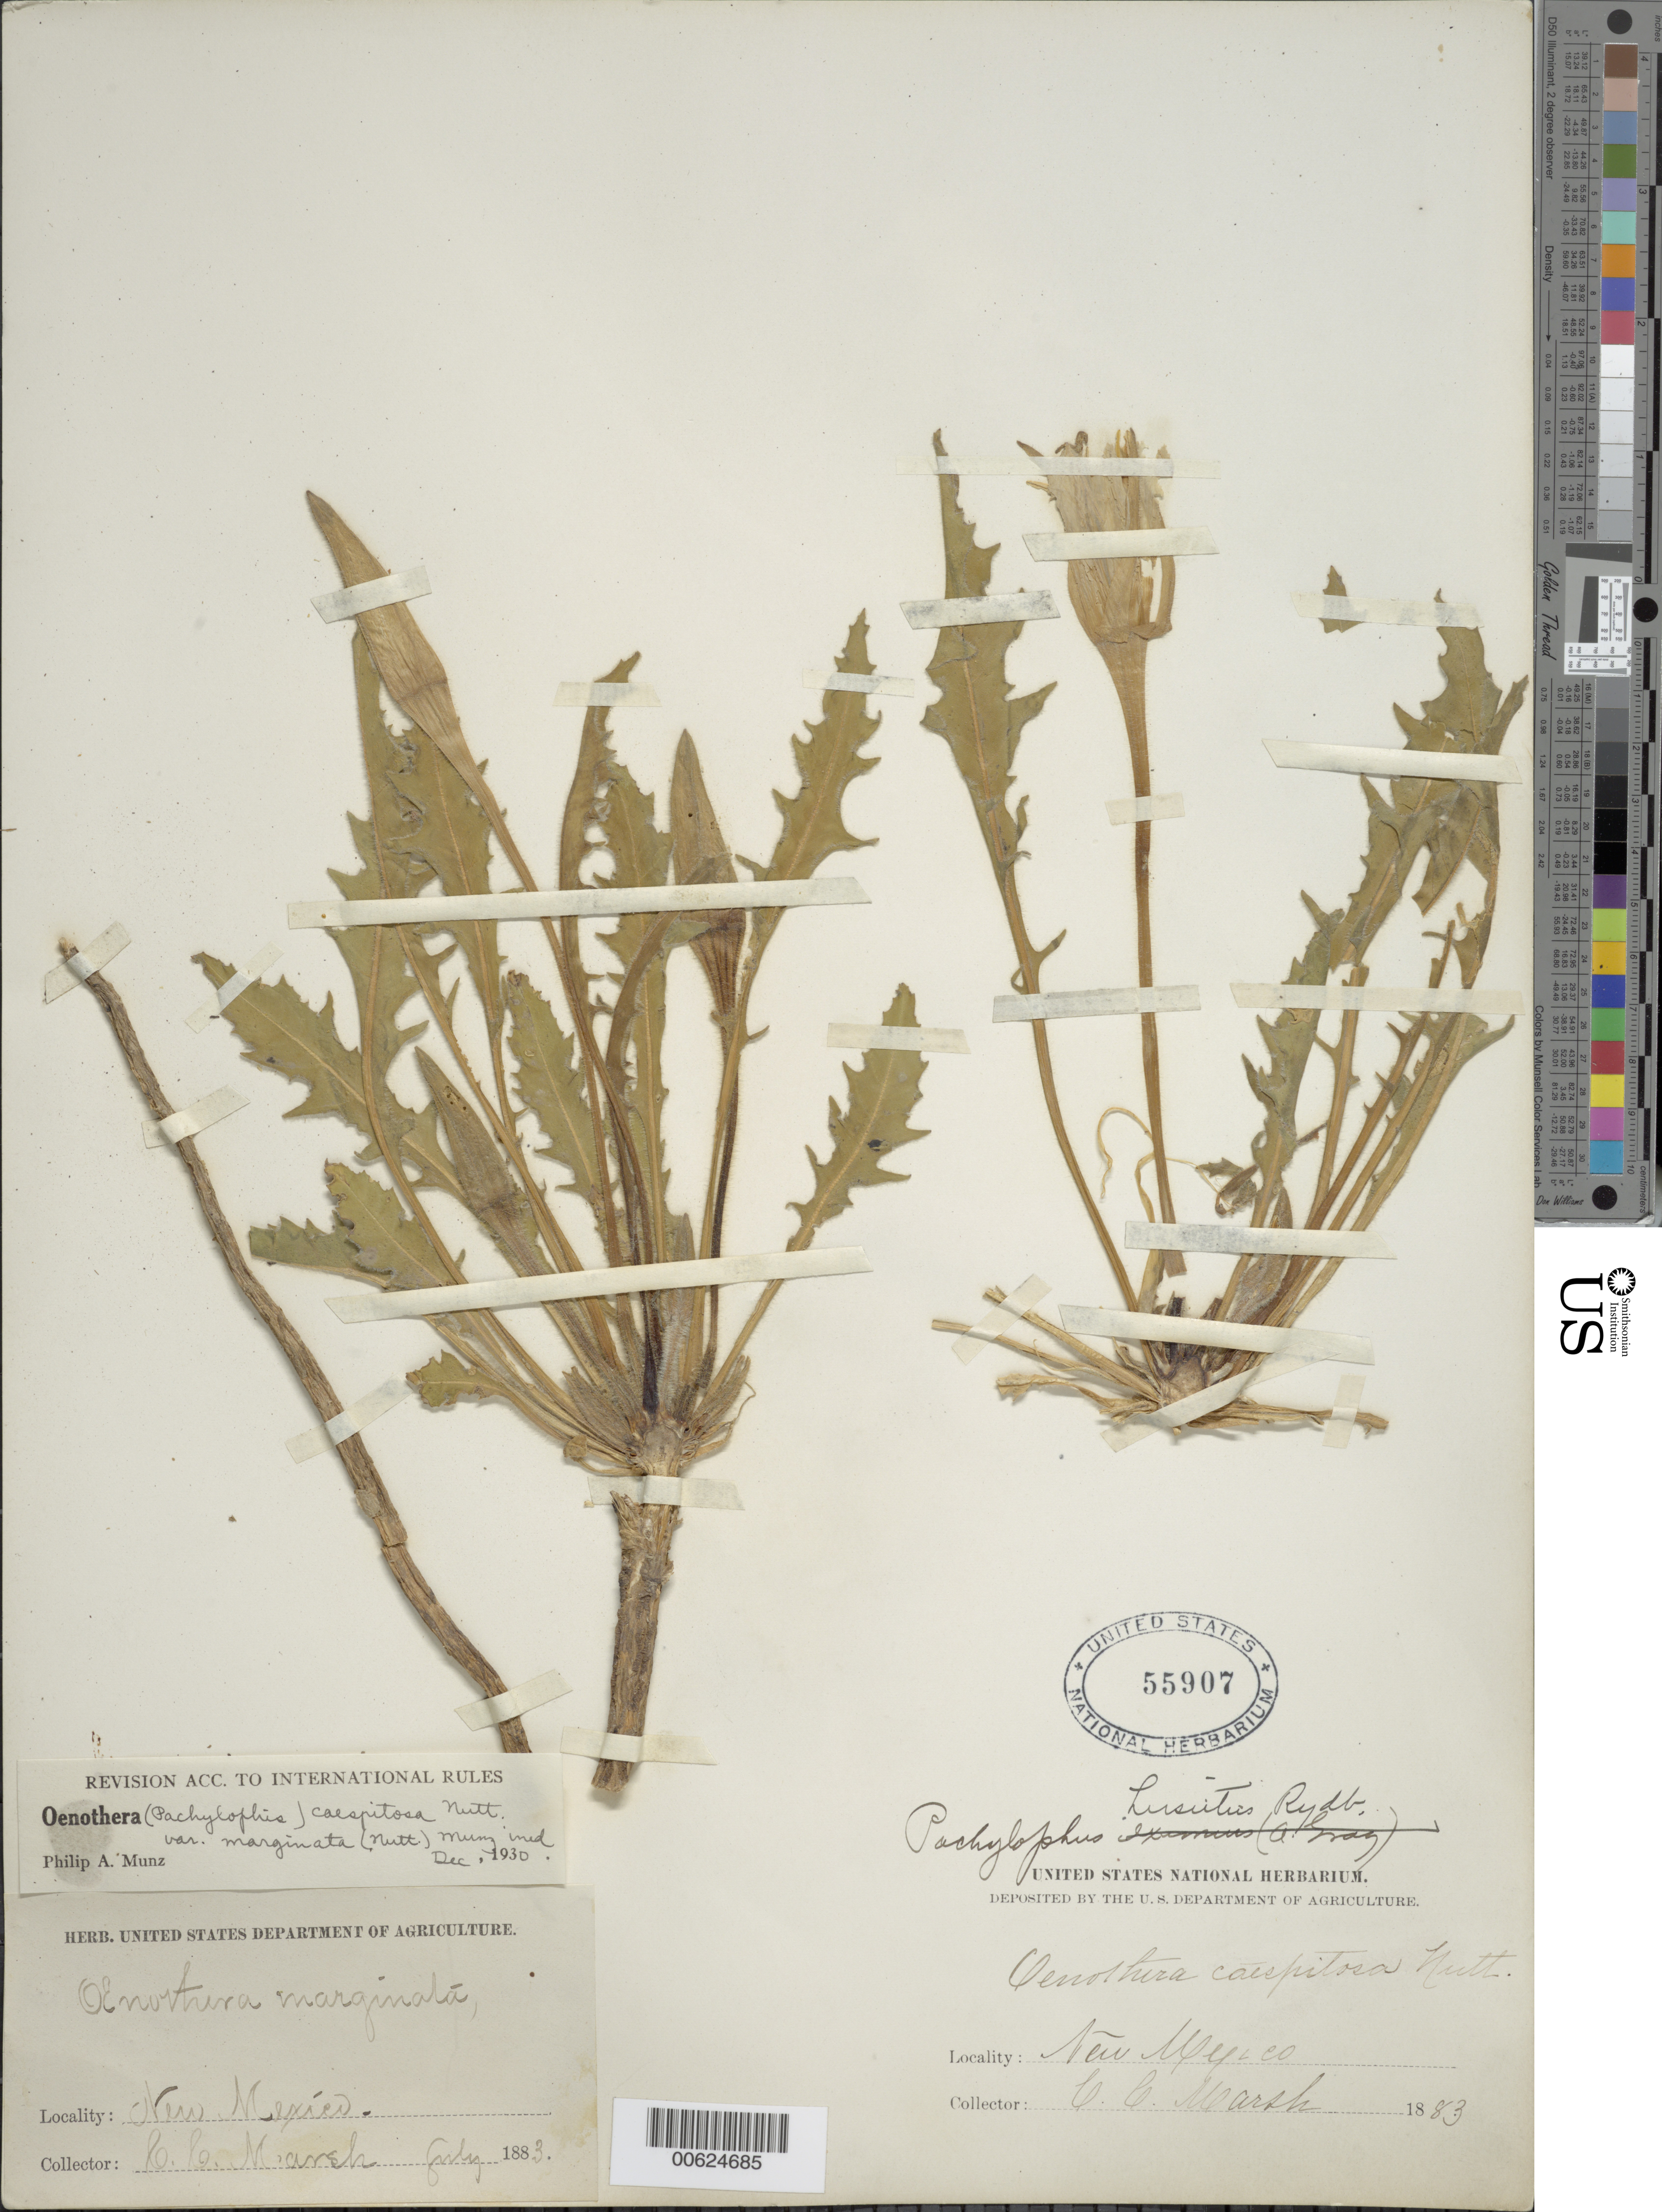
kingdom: Plantae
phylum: Tracheophyta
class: Magnoliopsida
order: Myrtales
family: Onagraceae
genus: Oenothera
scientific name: Oenothera cespitosa subsp. marginata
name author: (Nutt. ex Hook. & Arn.) Munz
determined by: Munz, Philip A.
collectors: C. C. Marsh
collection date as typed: Jul 1883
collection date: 1883-07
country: United States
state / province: New Mexico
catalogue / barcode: US 55907